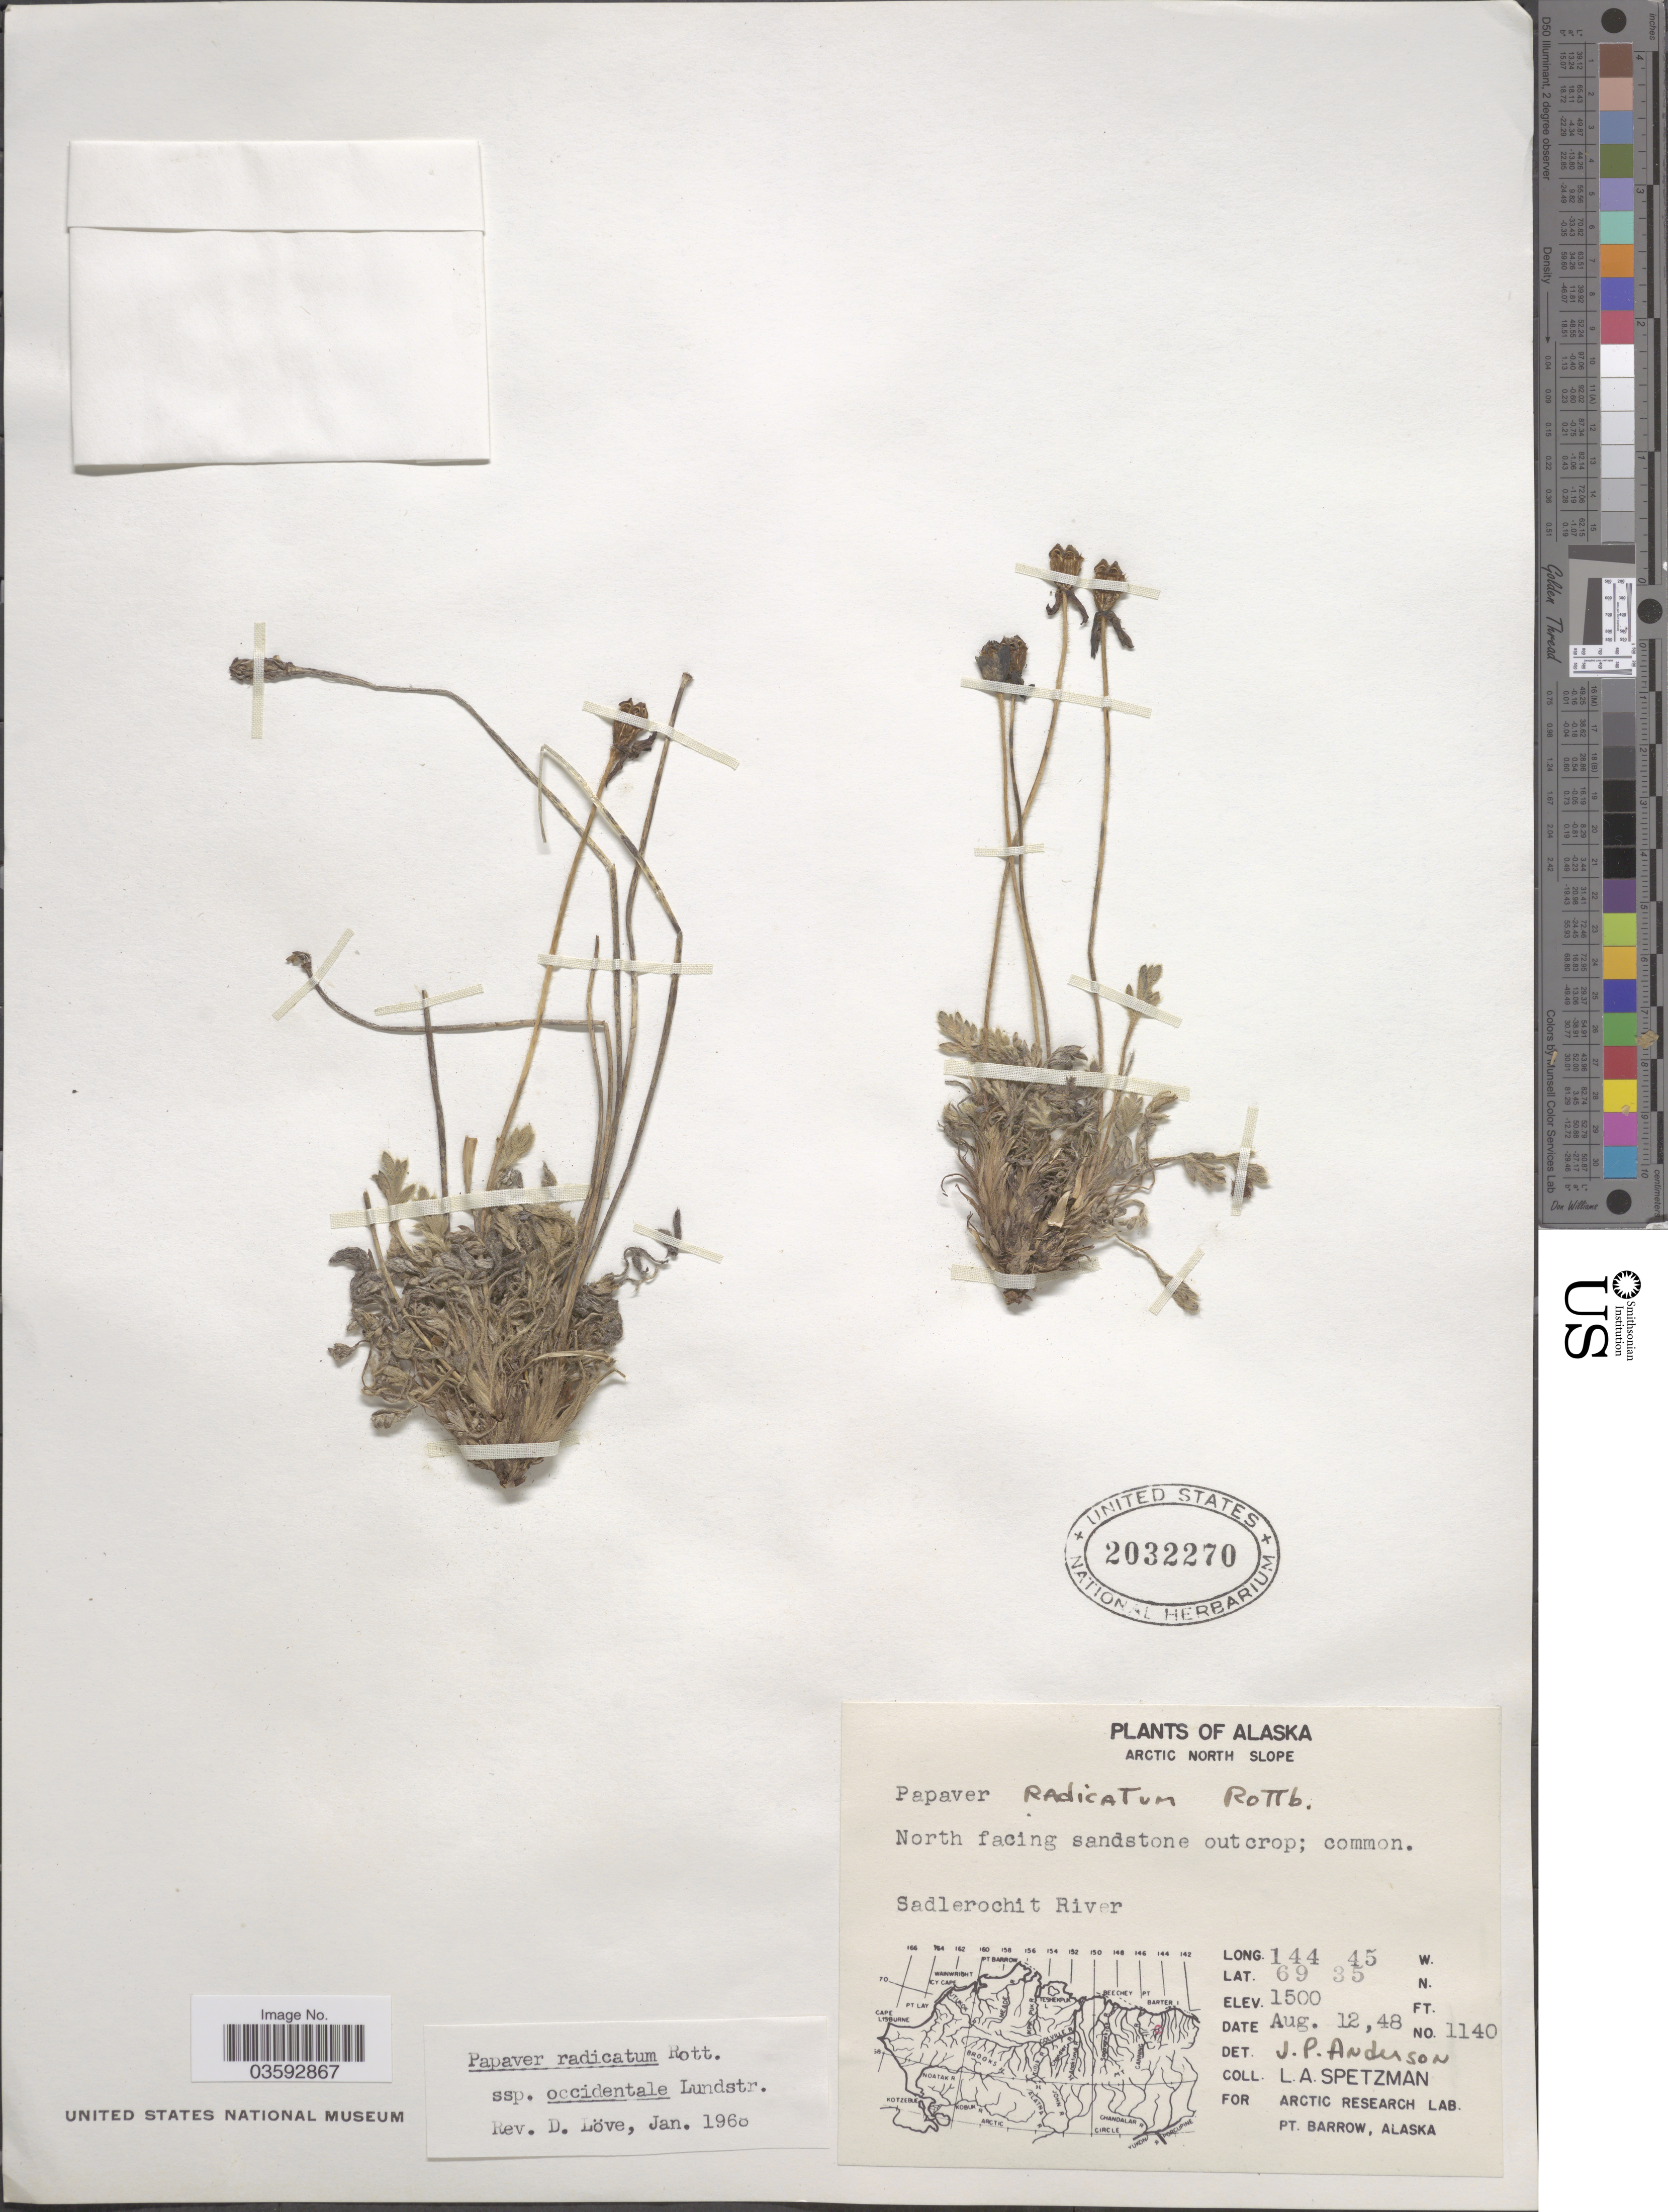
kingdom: Plantae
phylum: Tracheophyta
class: Magnoliopsida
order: Ranunculales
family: Papaveraceae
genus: Papaver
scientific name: Papaver radicatum subsp. occidentale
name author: Lundstr.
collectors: L. Spetzman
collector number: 1140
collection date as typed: Transcribed d/m/y: 12/8/48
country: United States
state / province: Alaska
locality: Arctic North Slope. North facing sandstone outcrop. Sadlerochit River.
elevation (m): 457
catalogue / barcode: US 2032270